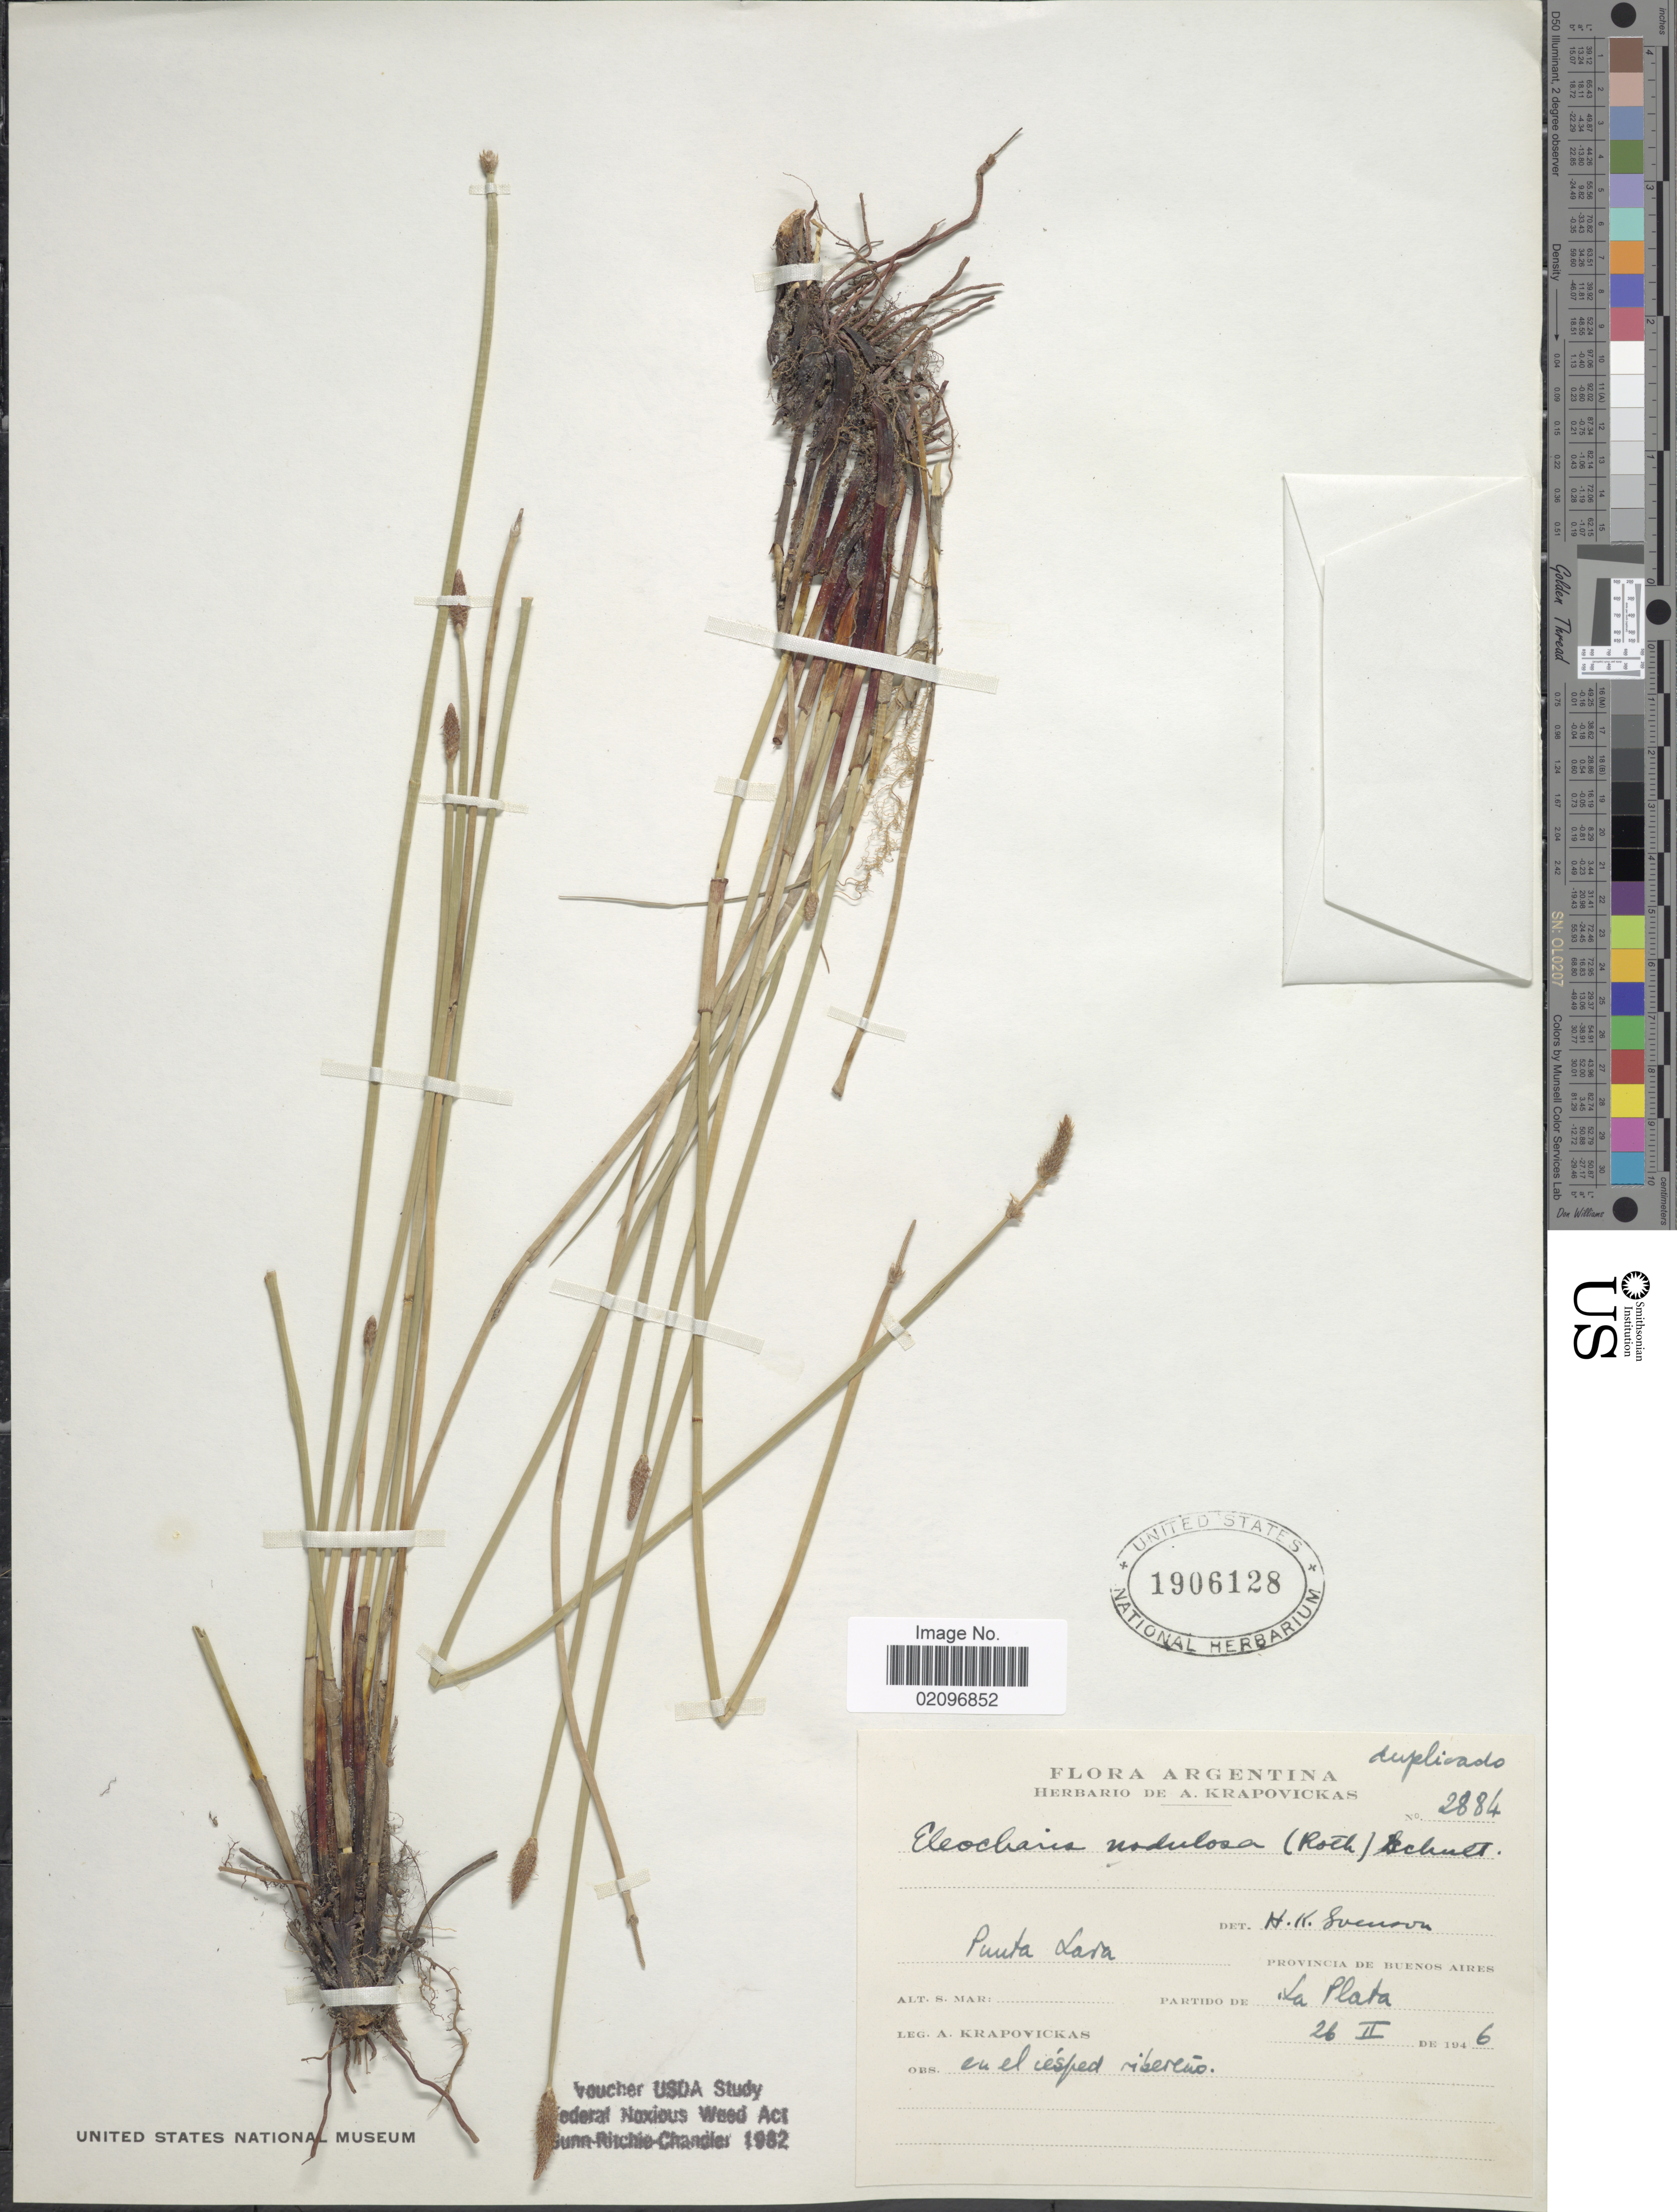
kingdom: Plantae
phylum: Tracheophyta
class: Liliopsida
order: Poales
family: Cyperaceae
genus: Eleocharis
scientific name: Eleocharis montana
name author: (Kunth) Roem. & Schult.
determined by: Strong, Mark T., (BOT), Smithsonian Institution - National Museum of Natural History (UNITED STATES)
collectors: A. Krapovickas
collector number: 2884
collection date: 1946-02-26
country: Argentina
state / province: Buenos Aires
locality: Punta Lara, Provincia de Buenos Aires. Partido de La Plata.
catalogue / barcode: US 1906128